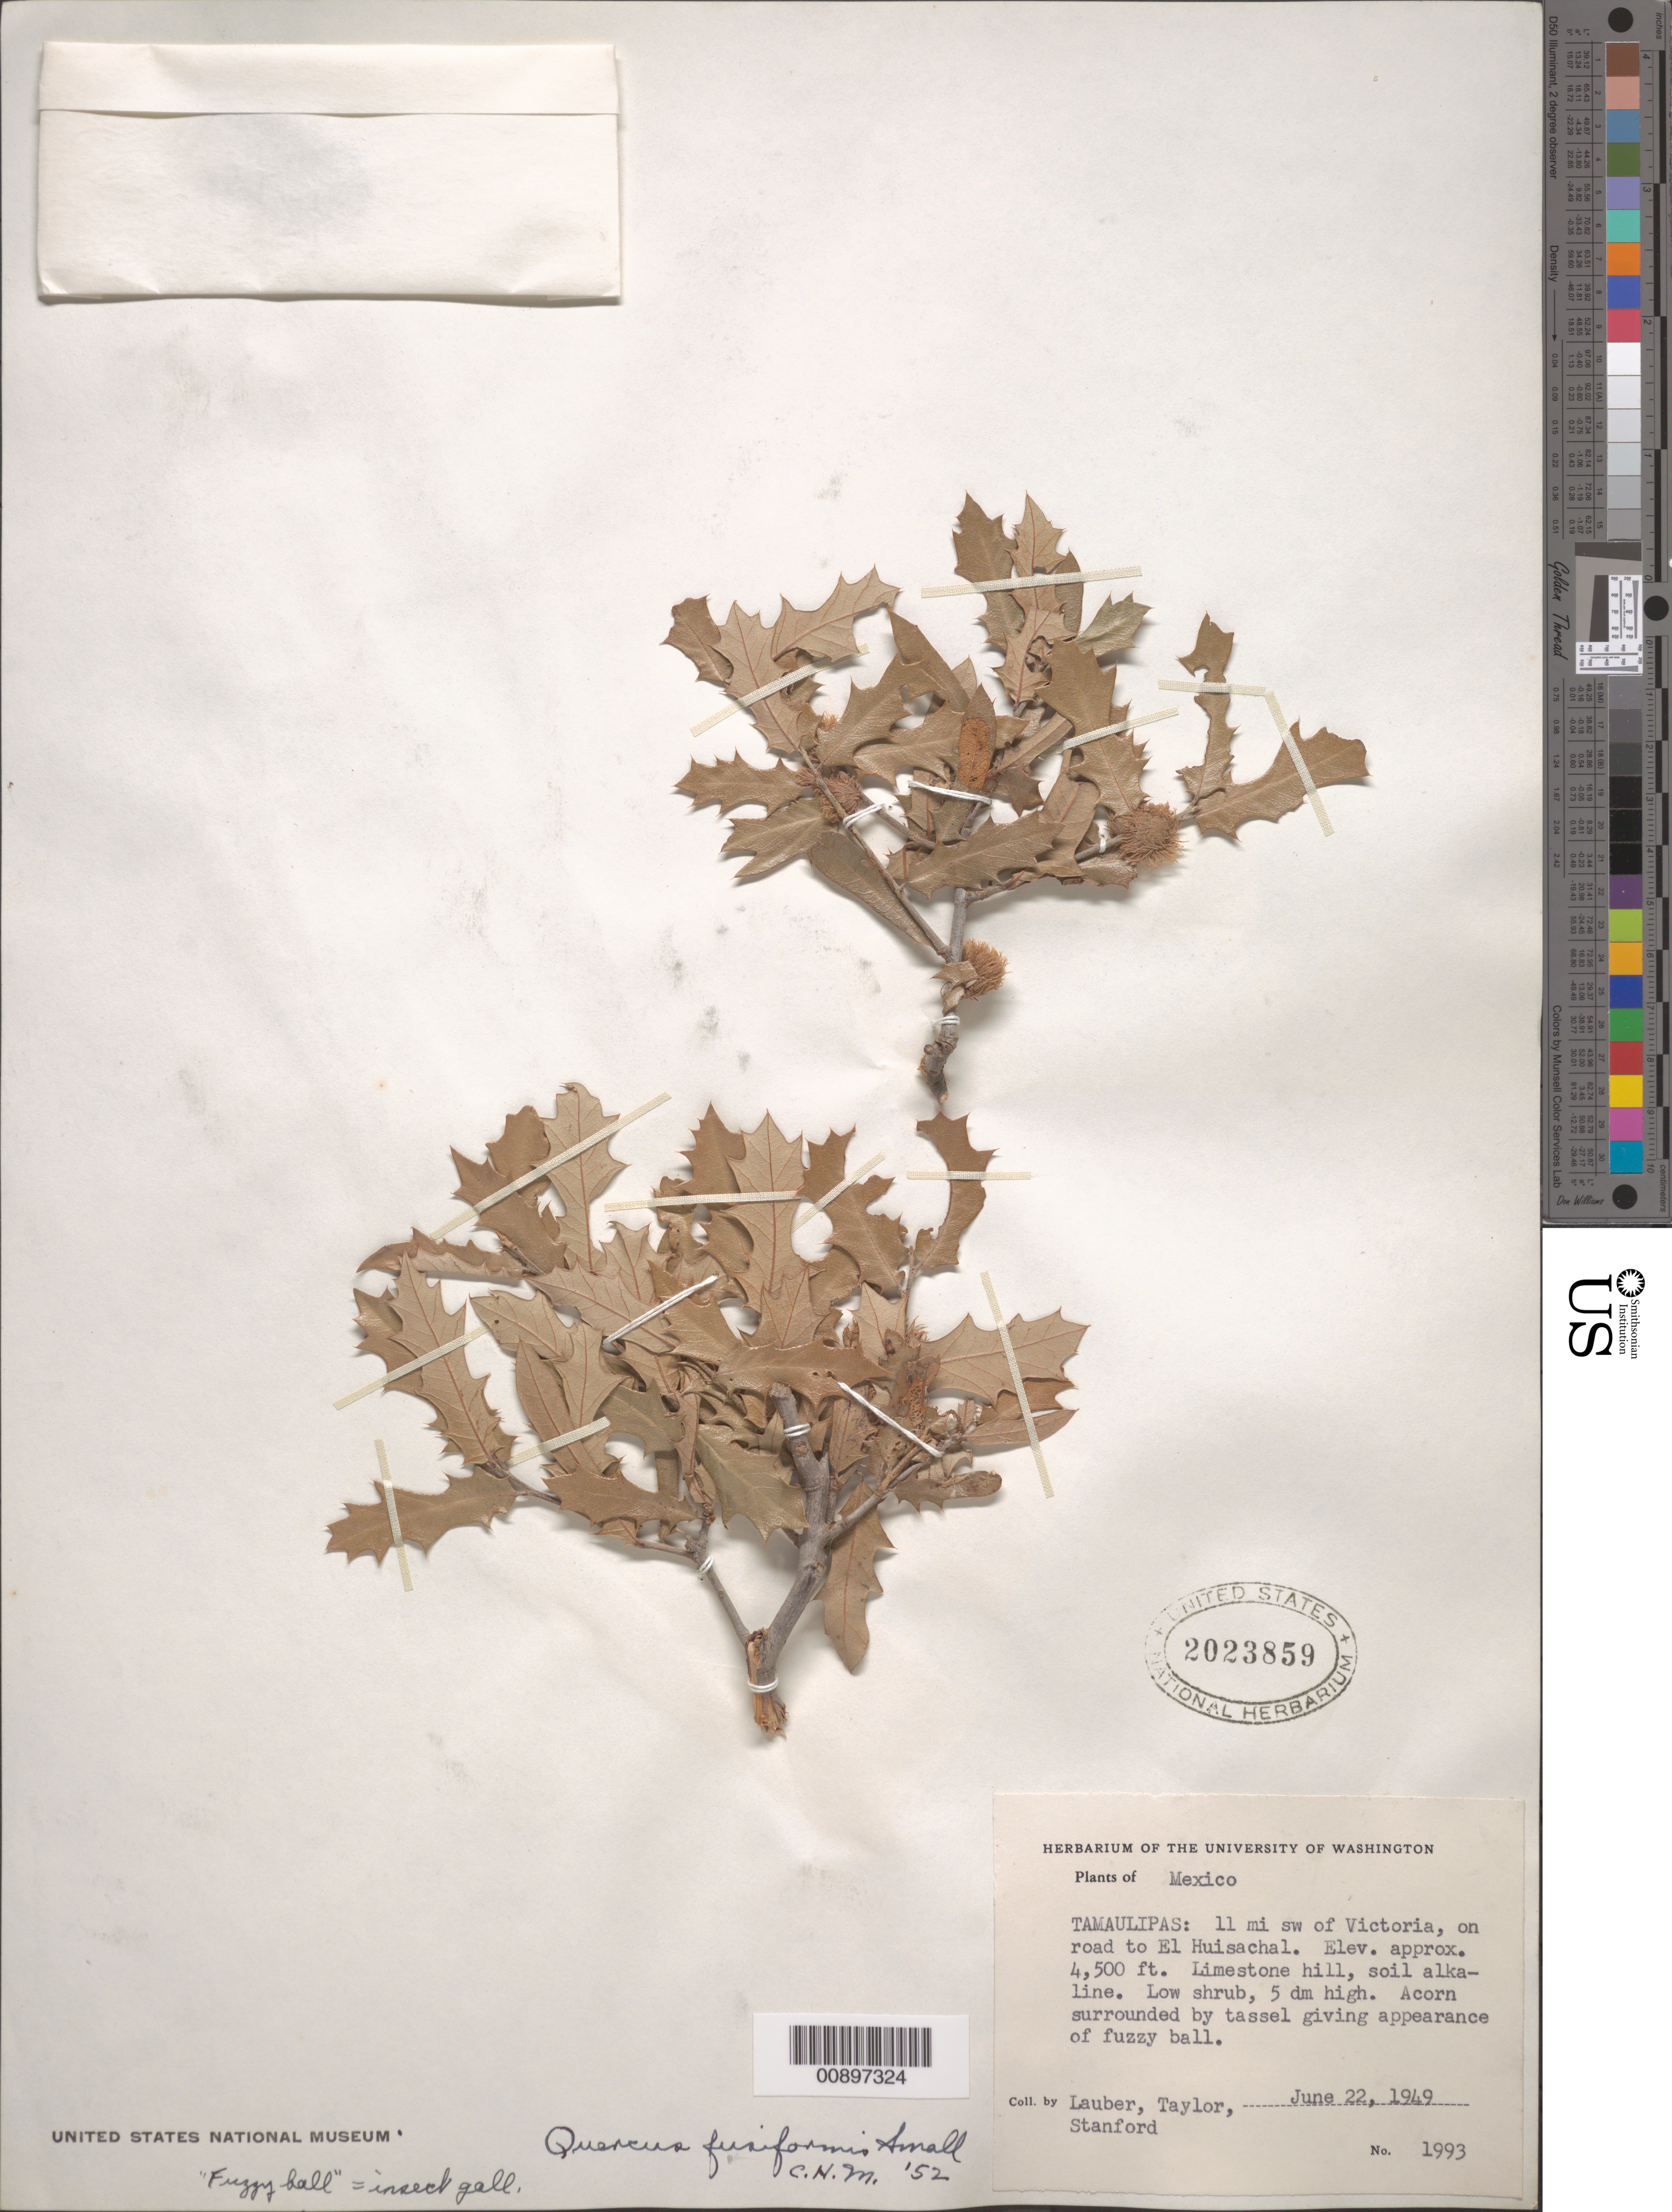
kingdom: Plantae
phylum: Tracheophyta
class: Magnoliopsida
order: Fagales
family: Fagaceae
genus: Quercus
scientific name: Quercus fusiformis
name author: Small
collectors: Lauber, --, -- Taylor & -. Stanford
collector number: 1993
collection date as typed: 22 Jun 1949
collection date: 1949-06-22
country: Mexico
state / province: Tamaulipas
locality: Tamaulipas: 11 mi SW of Victoria, on road to El Huisachal.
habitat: Limestone hill, soil alkaline.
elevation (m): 1372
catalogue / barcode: US 2023859